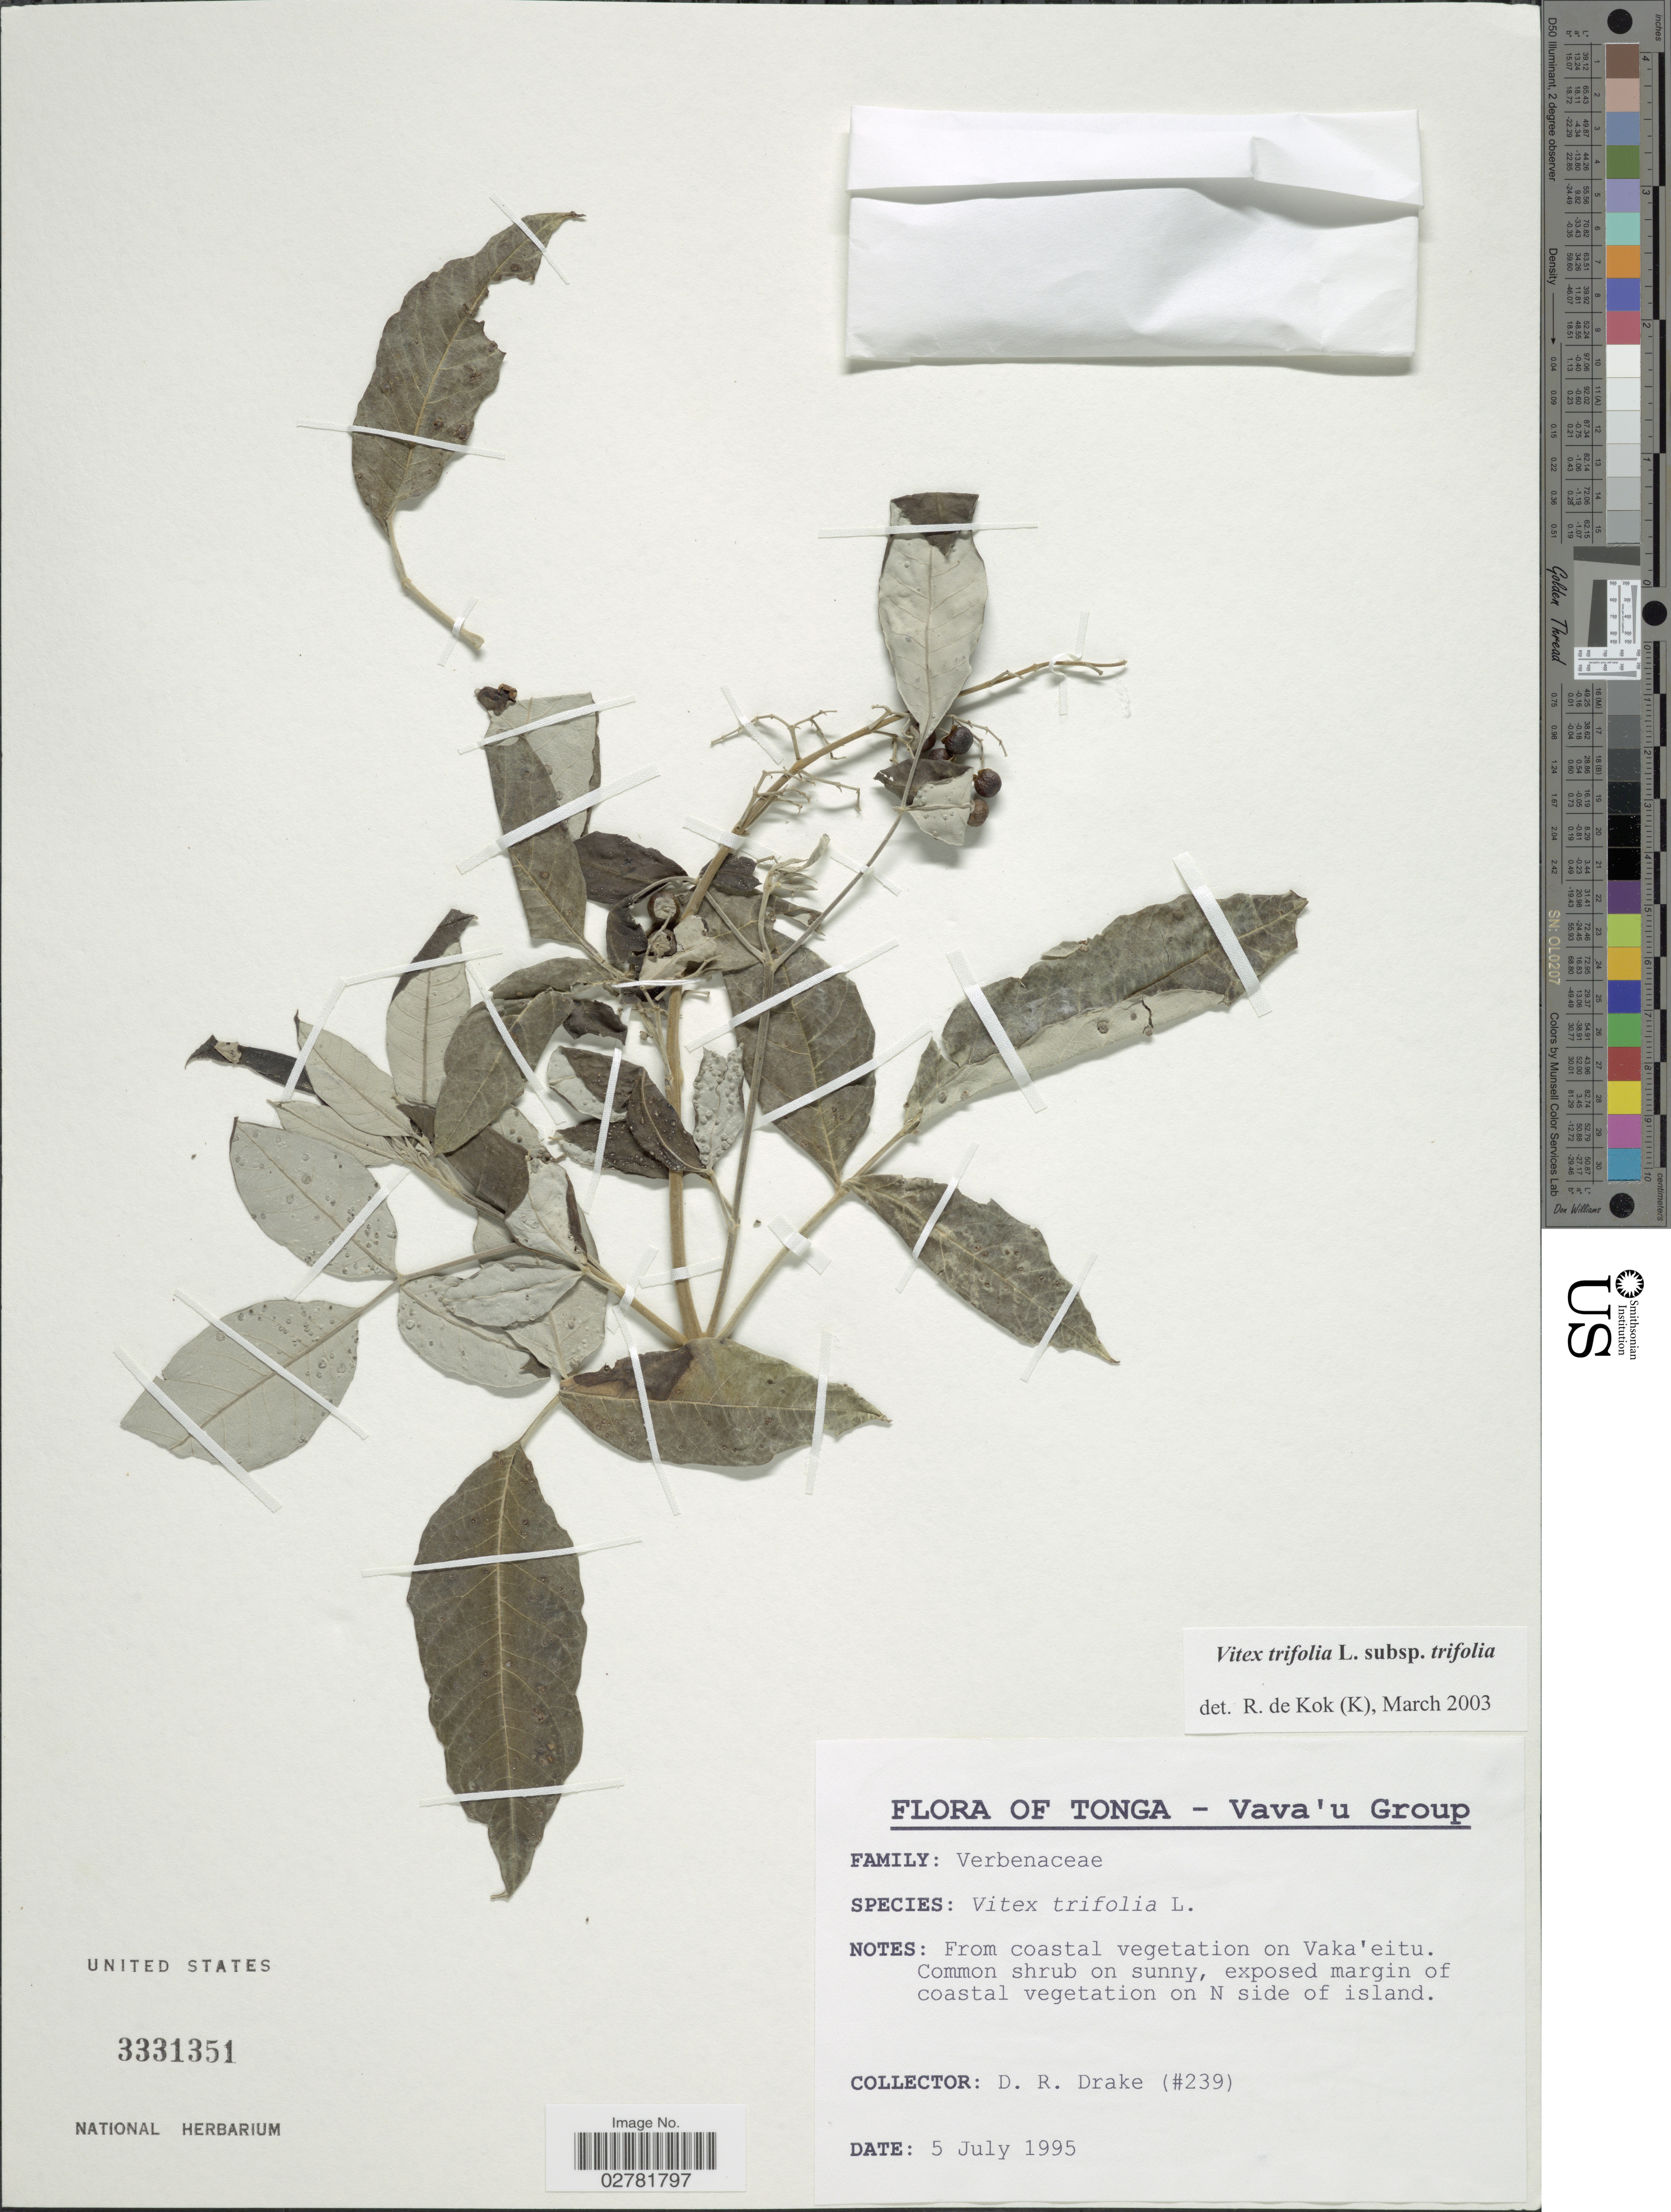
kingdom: Plantae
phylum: Tracheophyta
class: Magnoliopsida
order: Lamiales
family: Lamiaceae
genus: Vitex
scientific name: Vitex trifolia var. trifolia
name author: L.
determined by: Kok, R. de, (K)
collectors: D.R. Drake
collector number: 239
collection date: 1995-07-05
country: Tonga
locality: Vava'u Group. From coastal vegetation on Vaka' eitu. Common shrub on sunny, exposed margin of coastal vegetation on N side of island.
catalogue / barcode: US 3331351